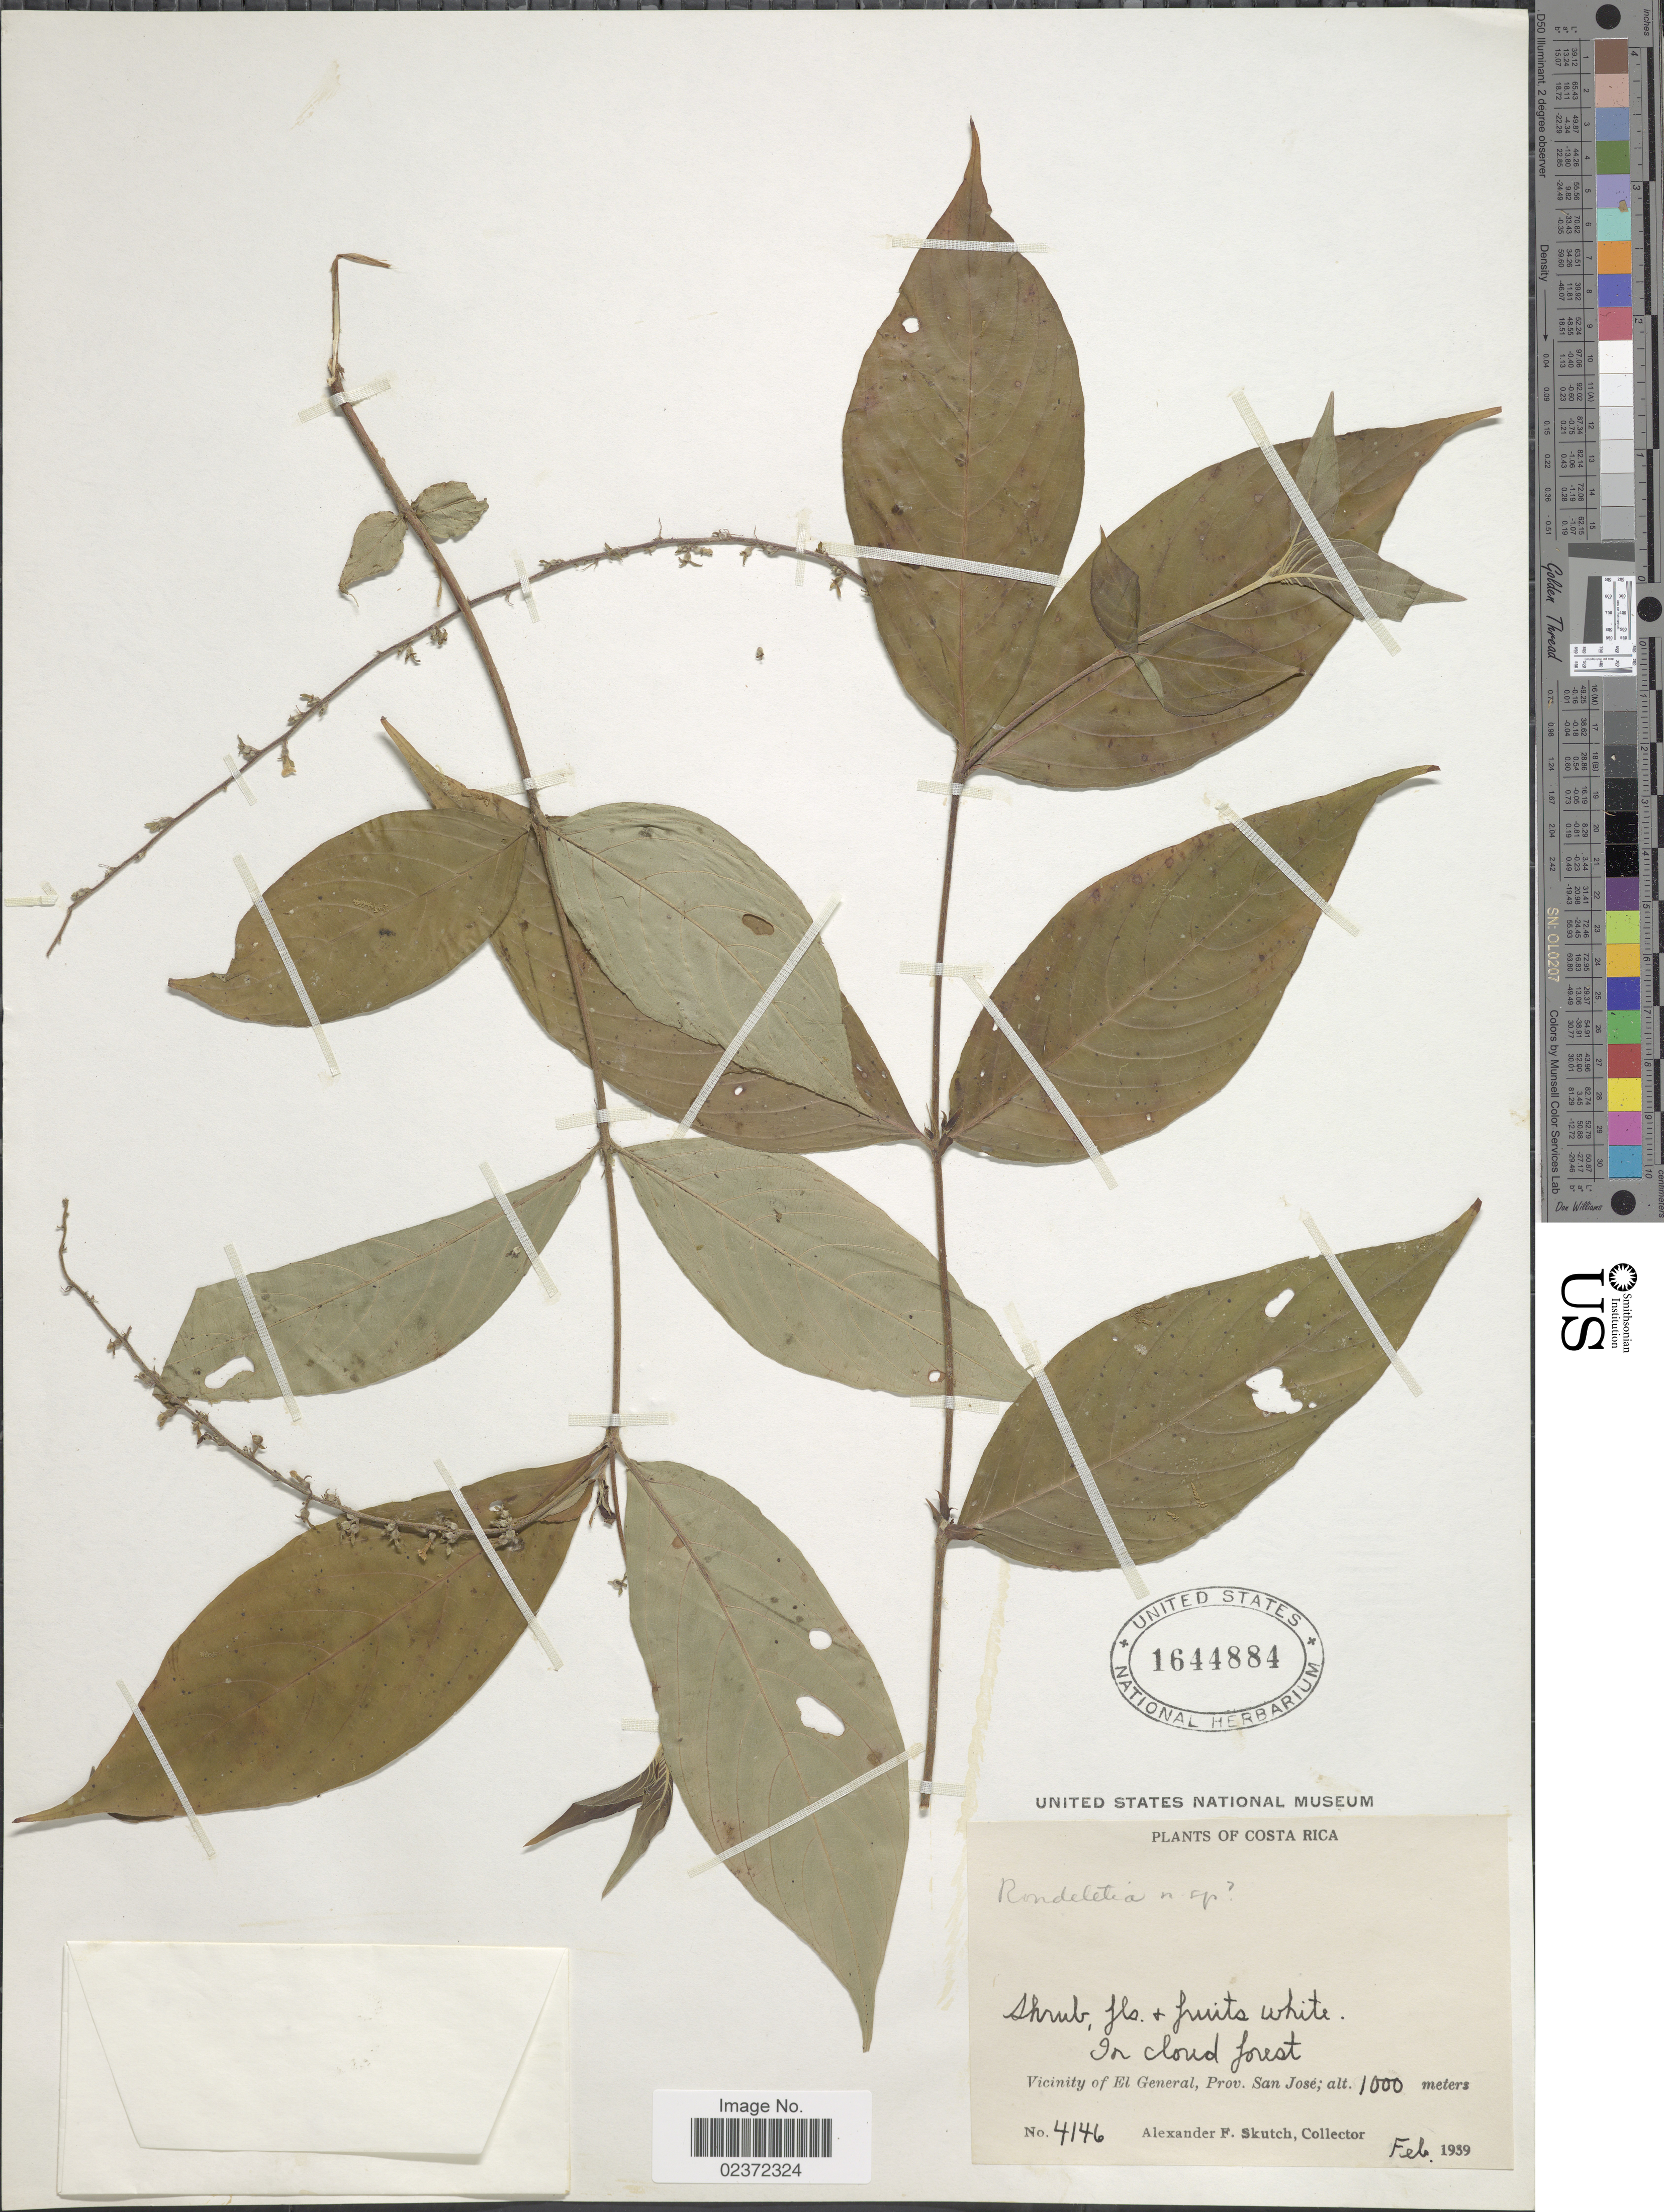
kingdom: Plantae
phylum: Tracheophyta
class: Magnoliopsida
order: Gentianales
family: Rubiaceae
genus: Gonzalagunia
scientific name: Gonzalagunia sp.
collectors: A. F. Skutch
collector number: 4146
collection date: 1939-02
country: Costa Rica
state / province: San José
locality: vicinity of El General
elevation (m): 1000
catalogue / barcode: US 1644884